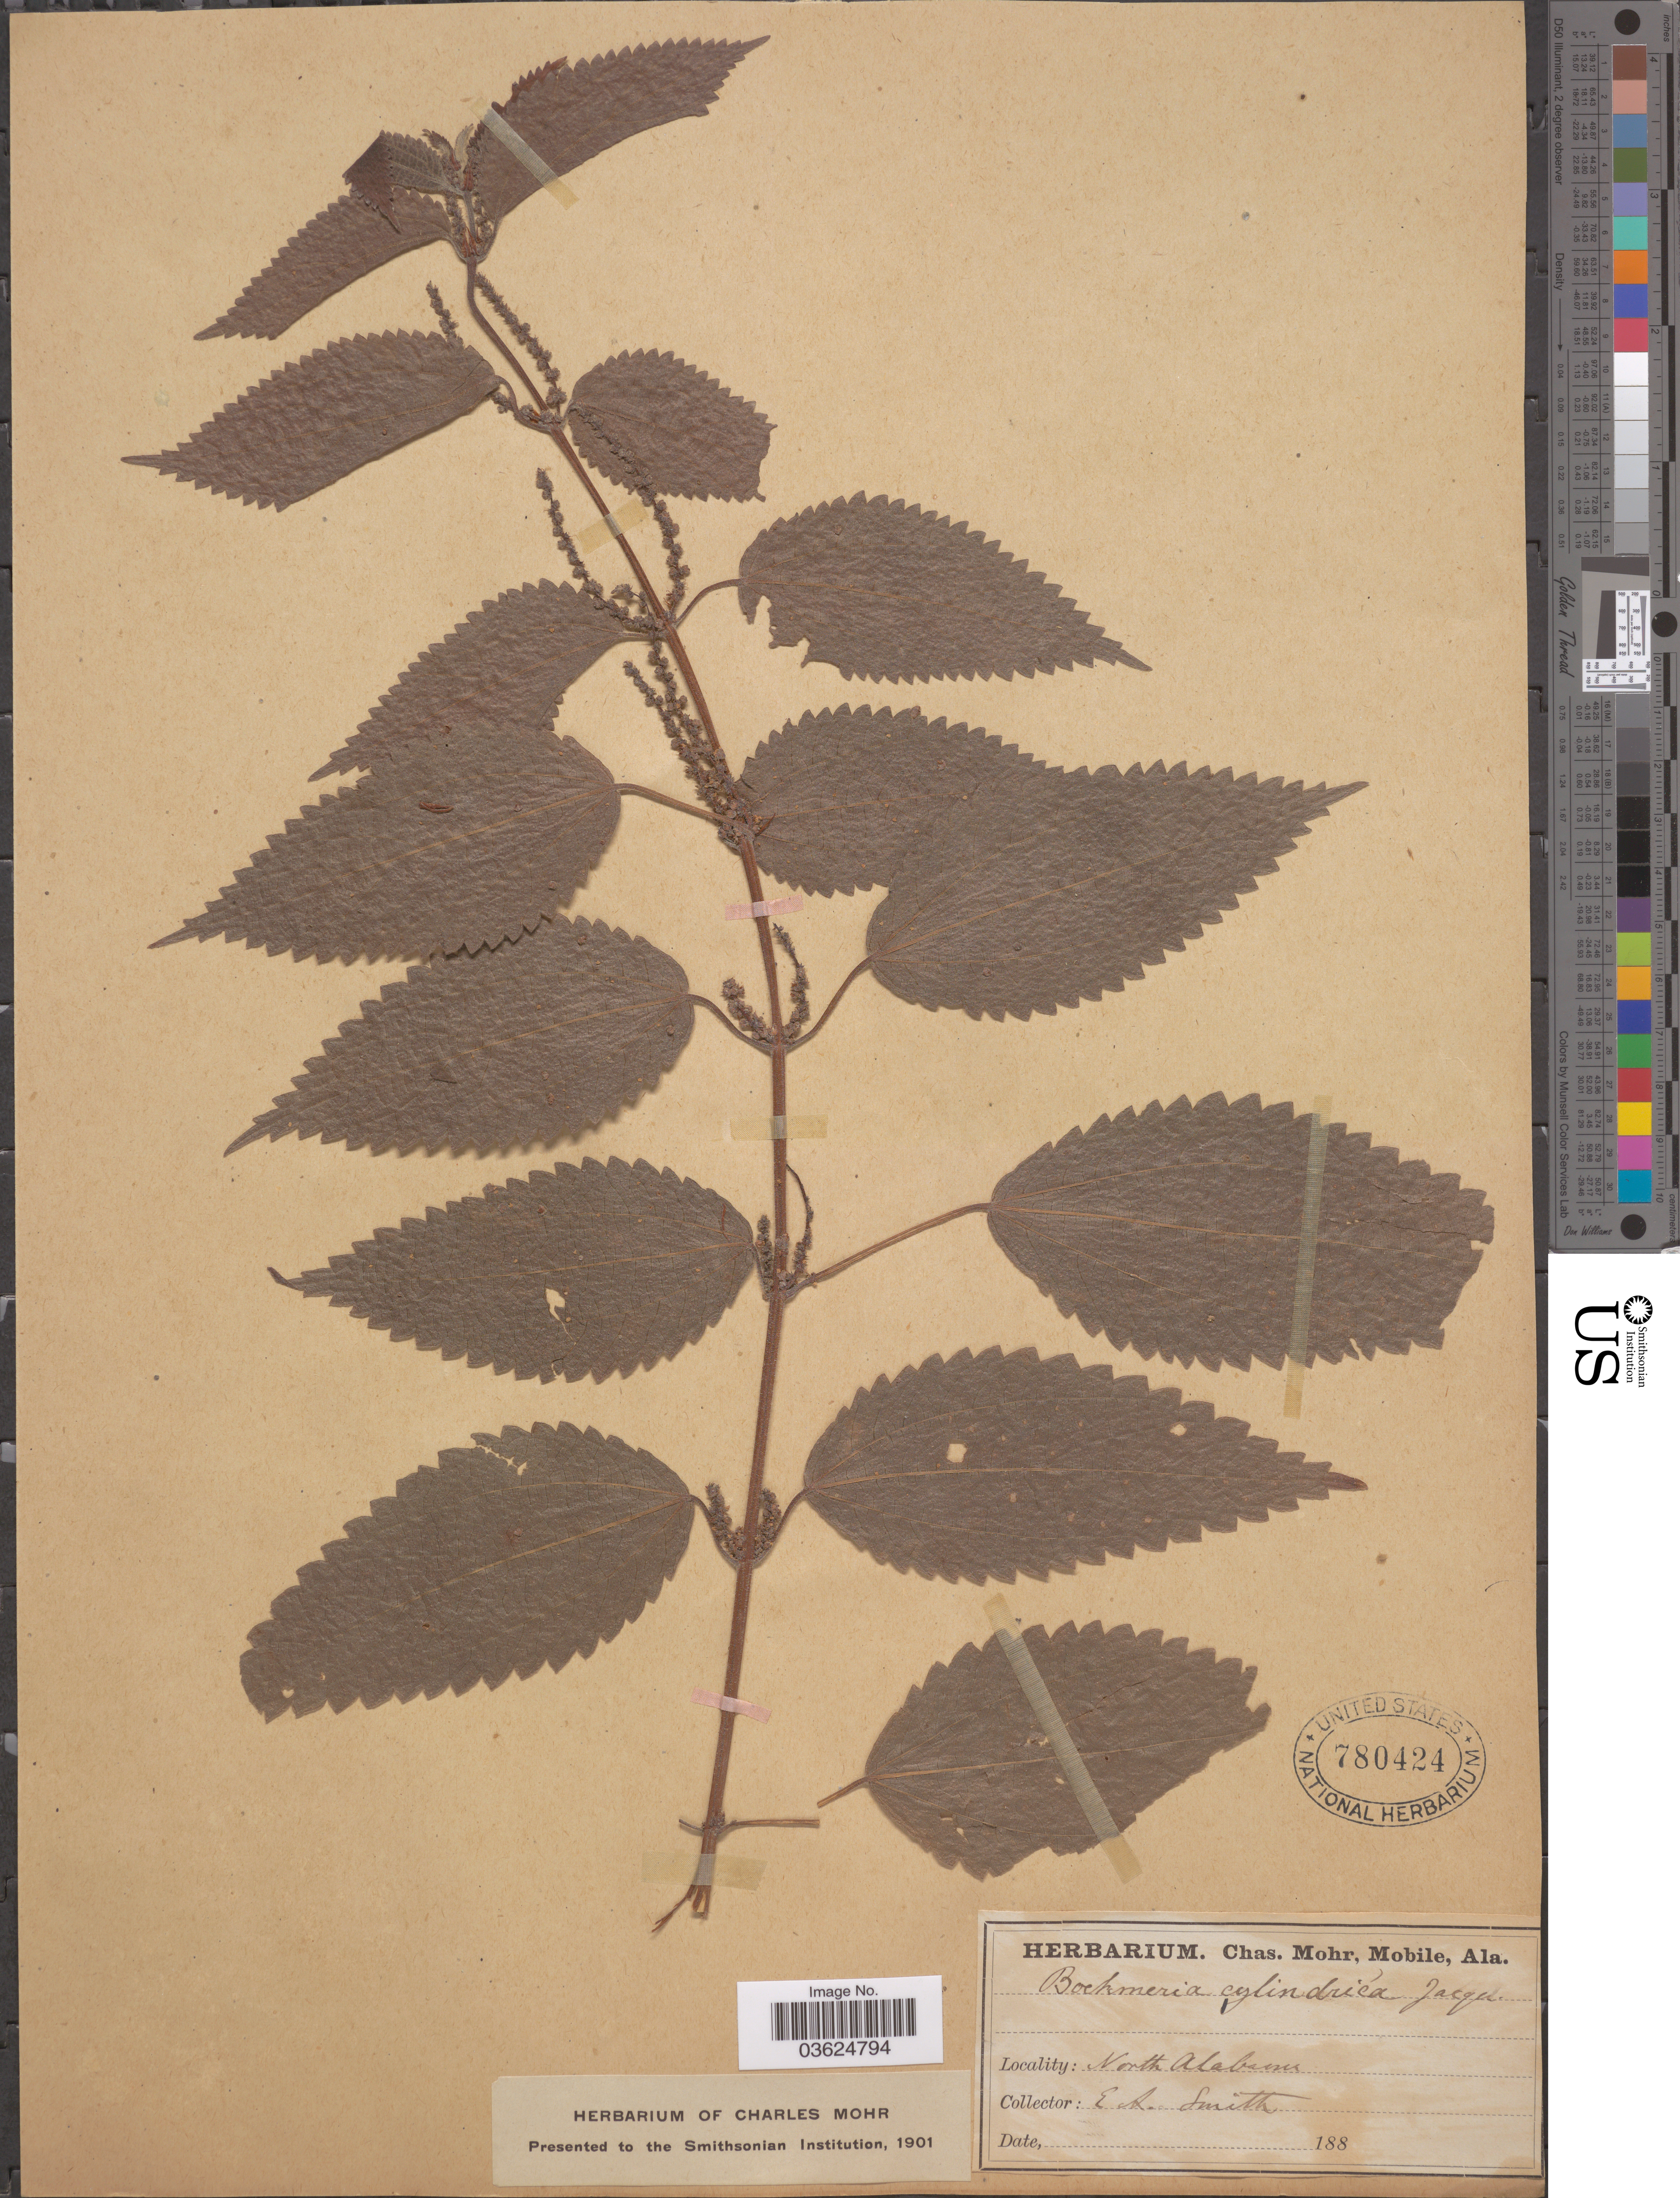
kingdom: Plantae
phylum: Tracheophyta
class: Magnoliopsida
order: Rosales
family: Urticaceae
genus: Boehmeria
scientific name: Boehmeria cylindrica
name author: (L.) Sw.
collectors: E. A. Smith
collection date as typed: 188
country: United States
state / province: Alabama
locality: North Alabama.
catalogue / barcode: US 780424